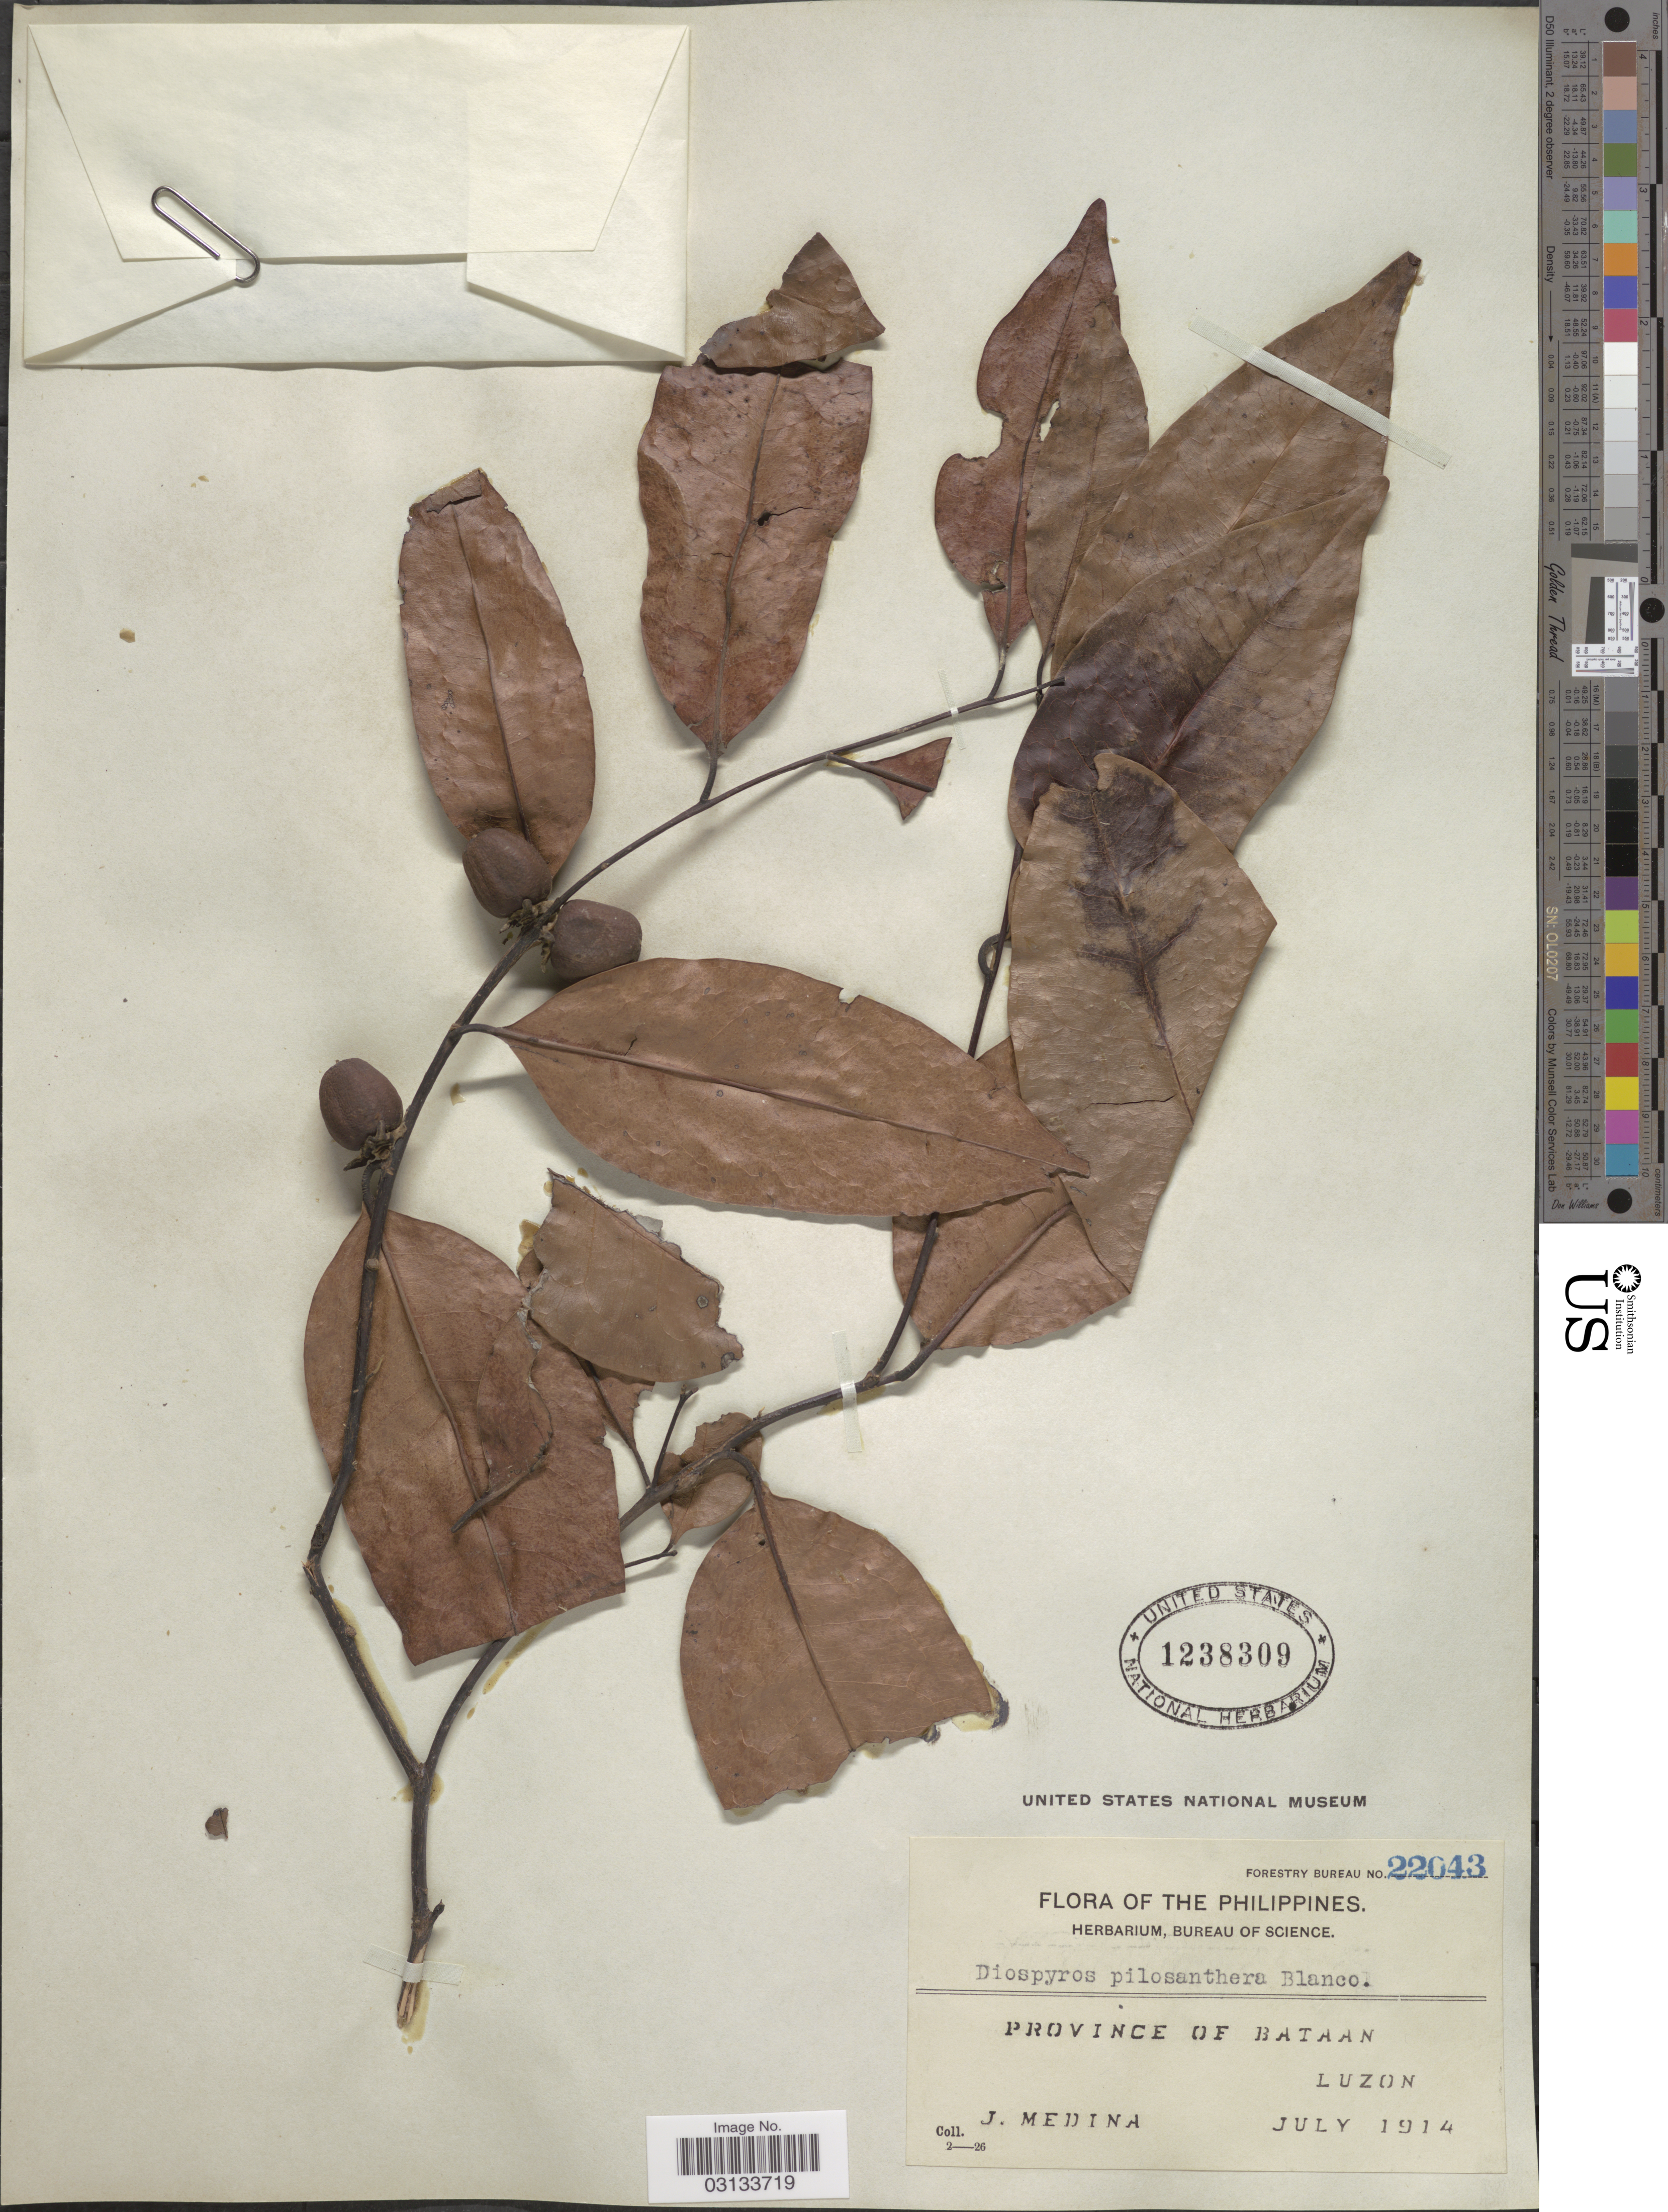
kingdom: Plantae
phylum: Tracheophyta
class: Magnoliopsida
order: Ericales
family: Ebenaceae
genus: Diospyros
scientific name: Diospyros pilosanthera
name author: Blanco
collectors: J. Medina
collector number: Forestry Bureau 22043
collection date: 1914-07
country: Philippines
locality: Province of Bataan. Luzon.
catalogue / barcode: US 1238309